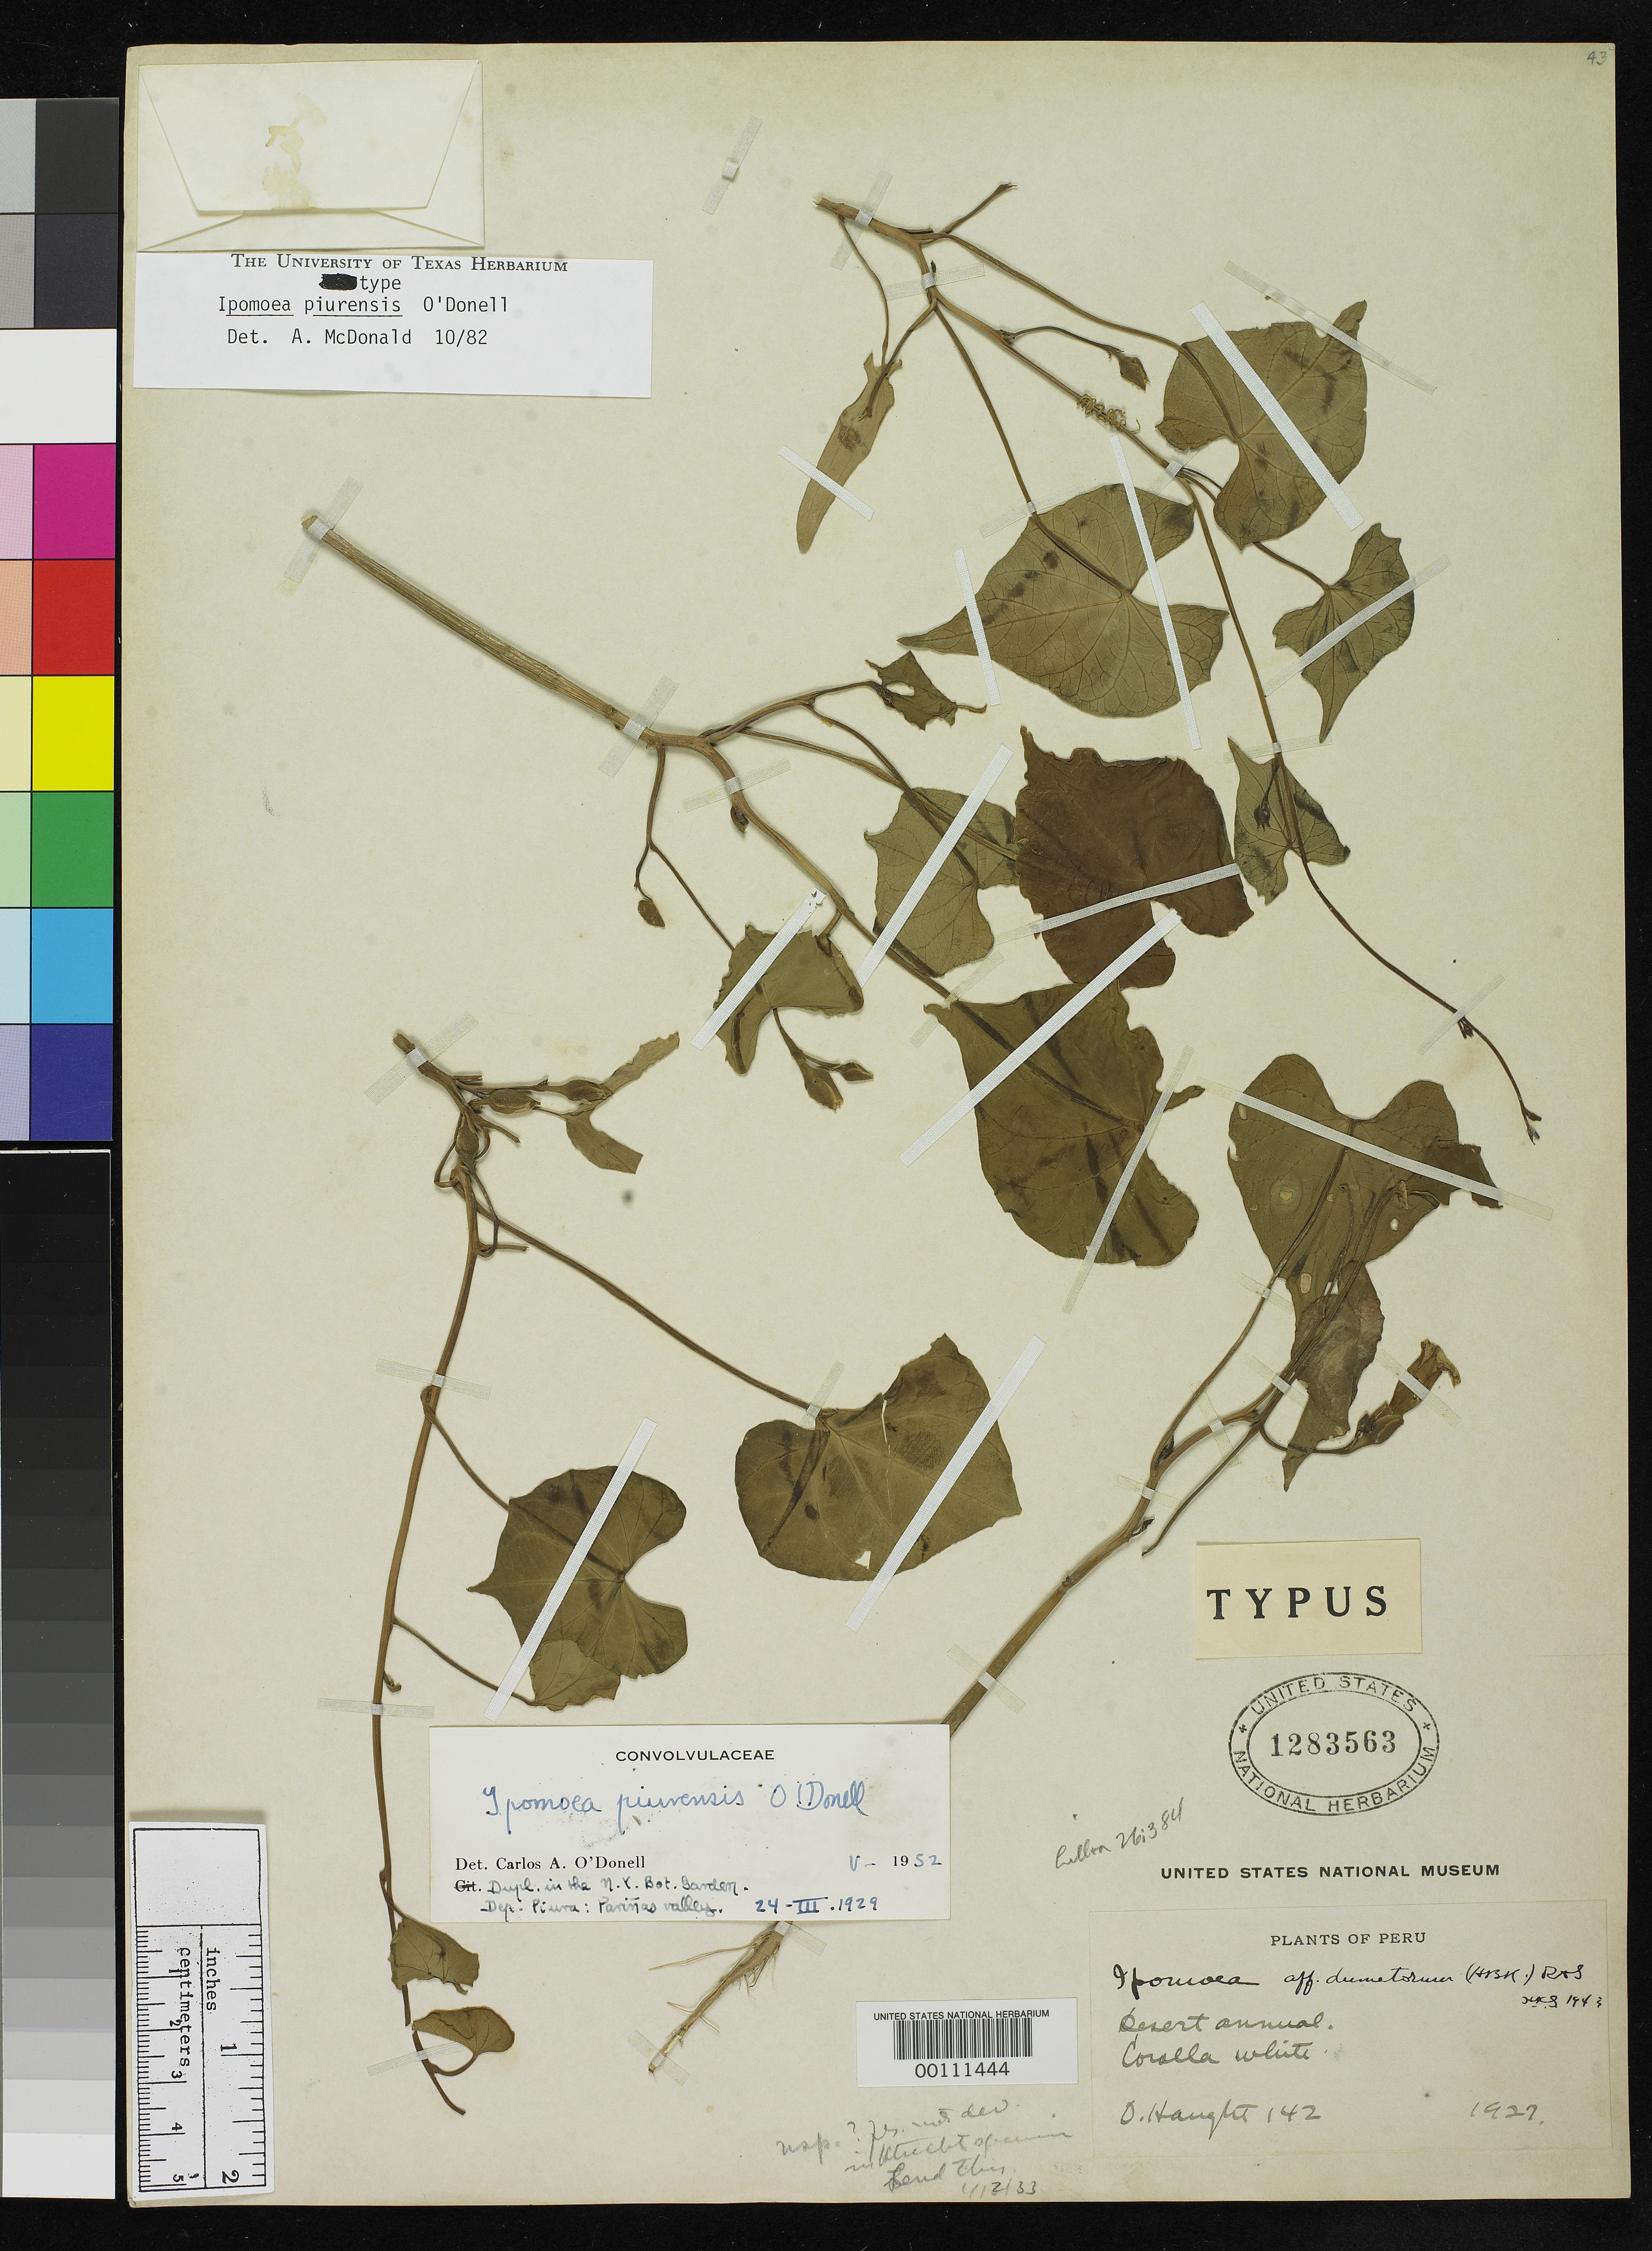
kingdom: Plantae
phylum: Tracheophyta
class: Magnoliopsida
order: Solanales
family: Convolvulaceae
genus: Ipomoea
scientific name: Ipomoea piurensis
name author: O'Donell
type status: Holotype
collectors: O. L. Haught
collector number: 142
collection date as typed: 1927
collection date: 1927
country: Peru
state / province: Piura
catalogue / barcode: US 1283563